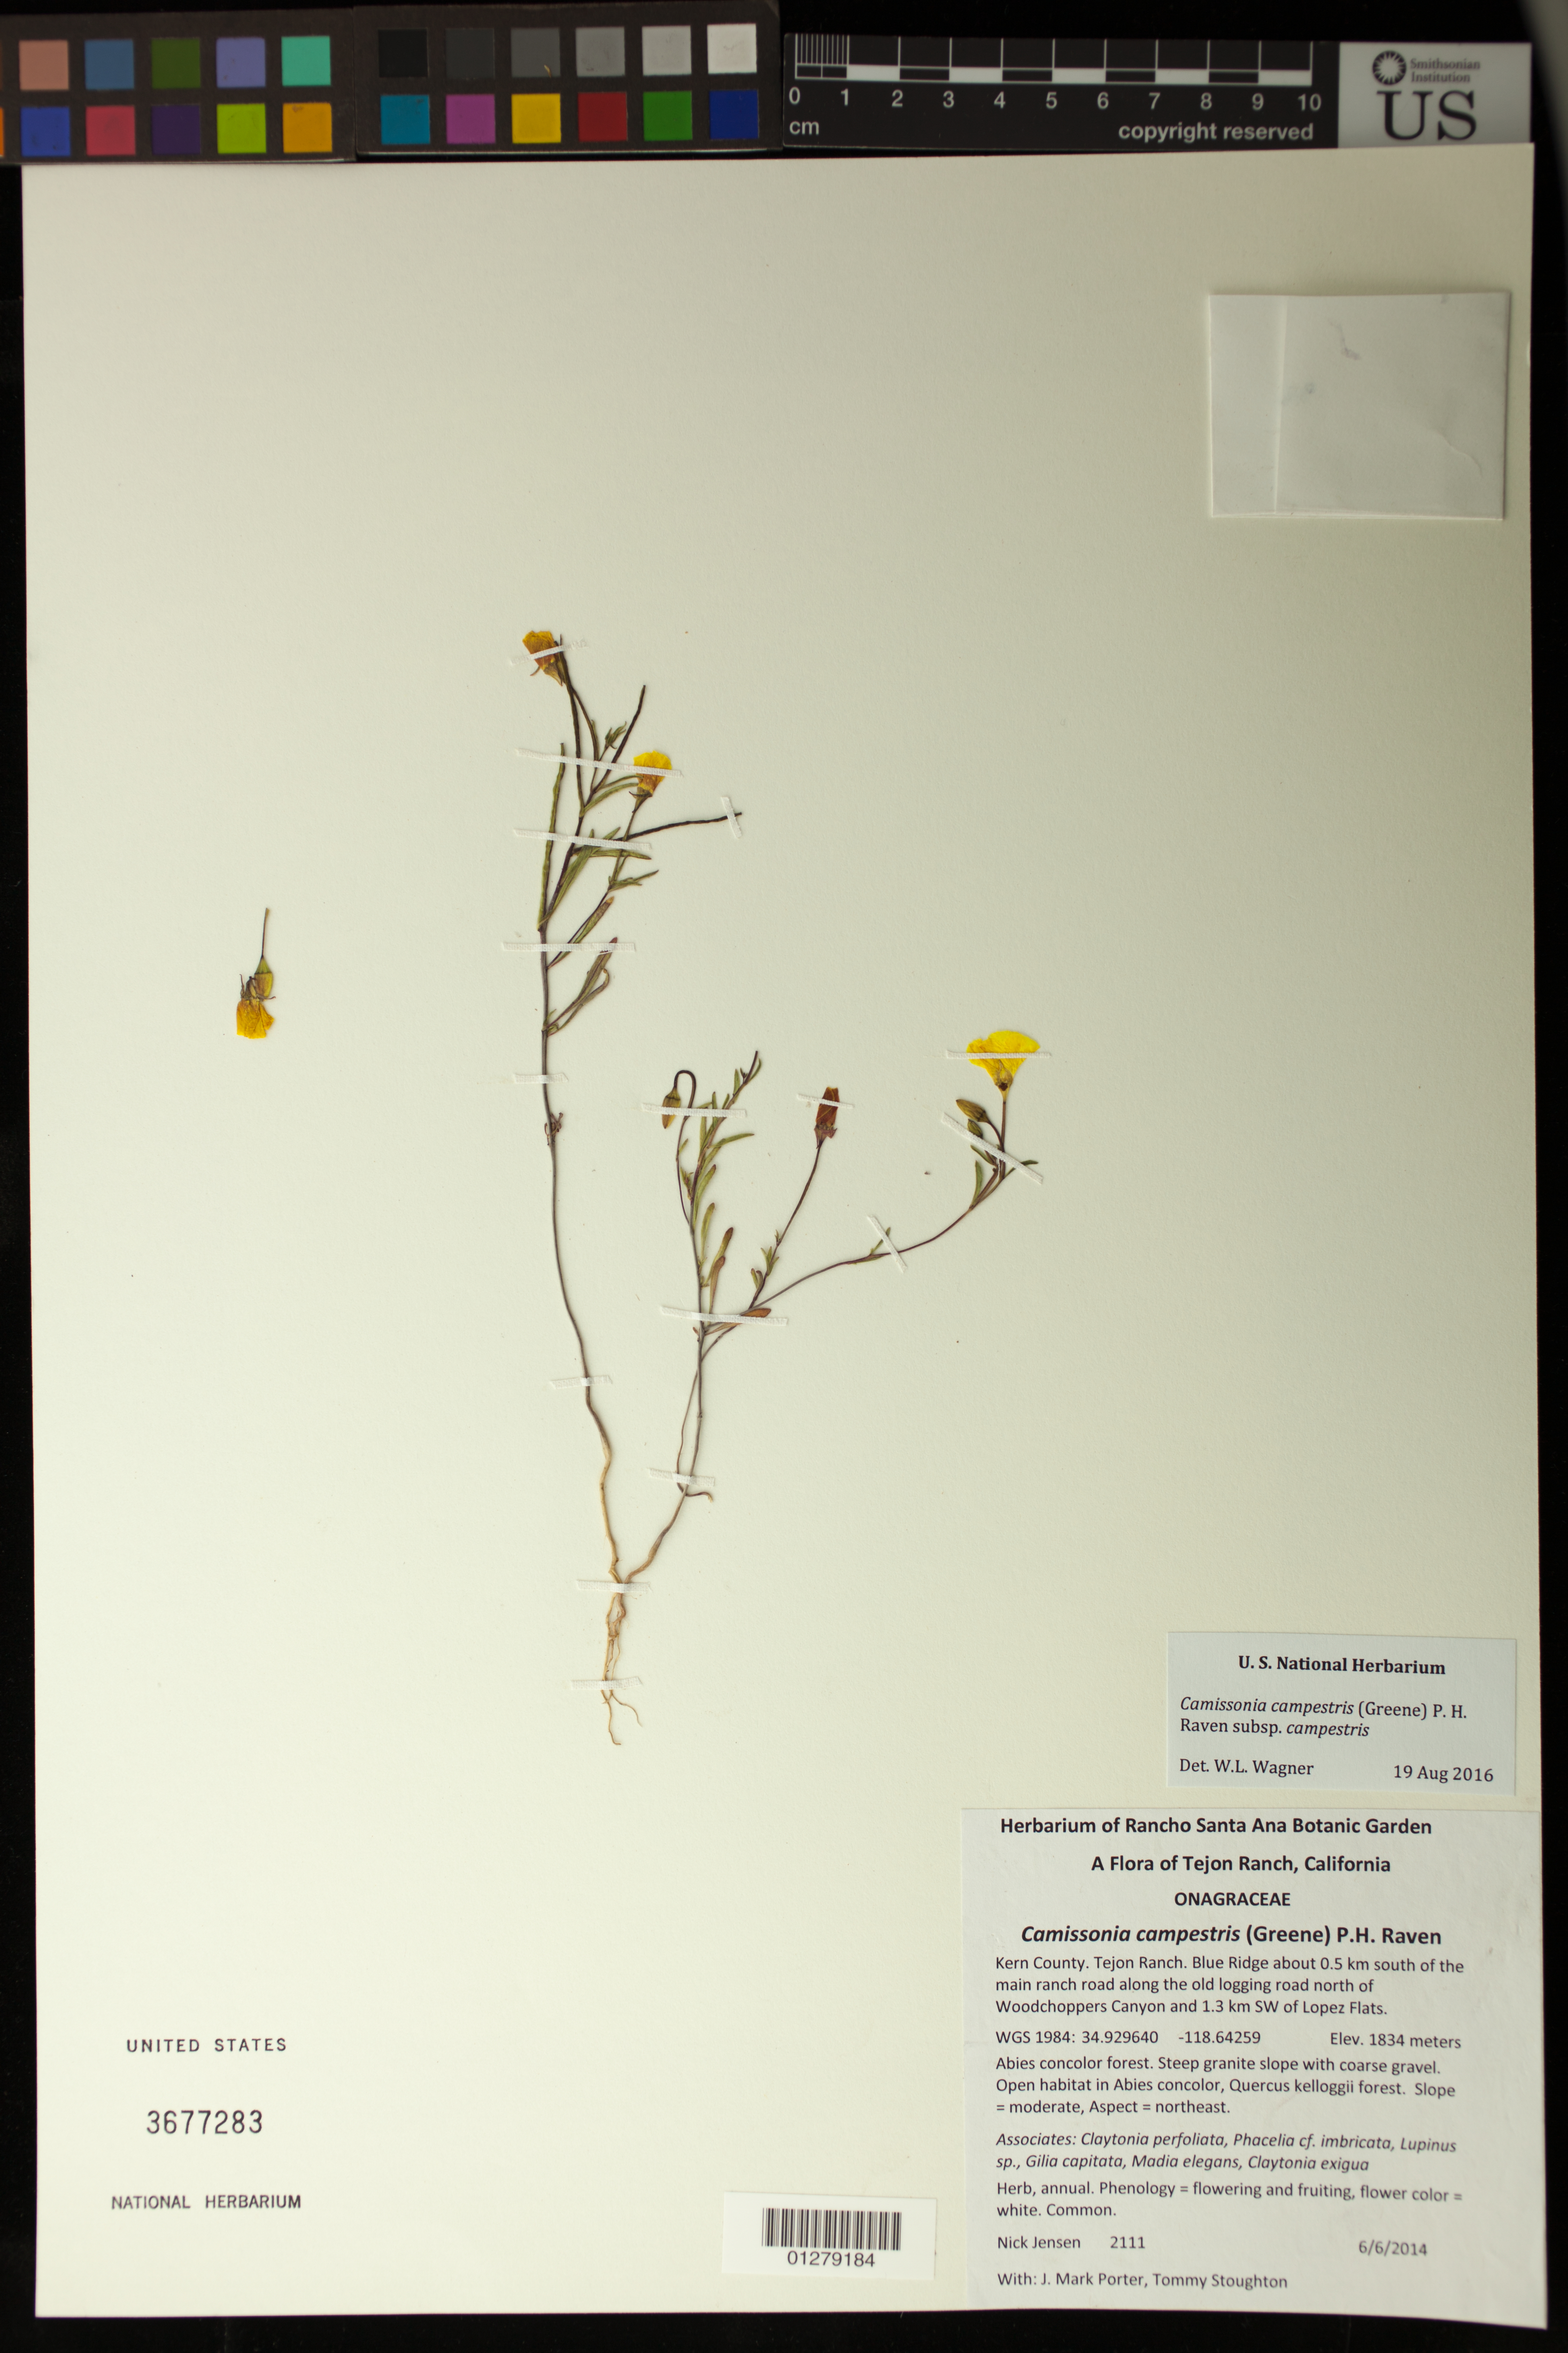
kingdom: Plantae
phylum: Tracheophyta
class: Magnoliopsida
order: Myrtales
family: Onagraceae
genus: Camissonia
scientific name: Camissonia campestris subsp. campestris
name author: (Greene) P.H. Raven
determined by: Wagner, W. L., (BOT), Smithsonian Institution - National Museum of Natural History (UNITED STATES)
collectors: N. Jensen, J. M. Porter & T. Stoughton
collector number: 2111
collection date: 2014-06-06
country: United States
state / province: California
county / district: Kern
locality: Tejon Ranch, Blue Ridge about 0.5 km south of the main ranch road along the old logging road north of Woodchoppers Canyon and 1.3 km SW of Lopez Flats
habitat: Forest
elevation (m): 1834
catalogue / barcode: US 3677283